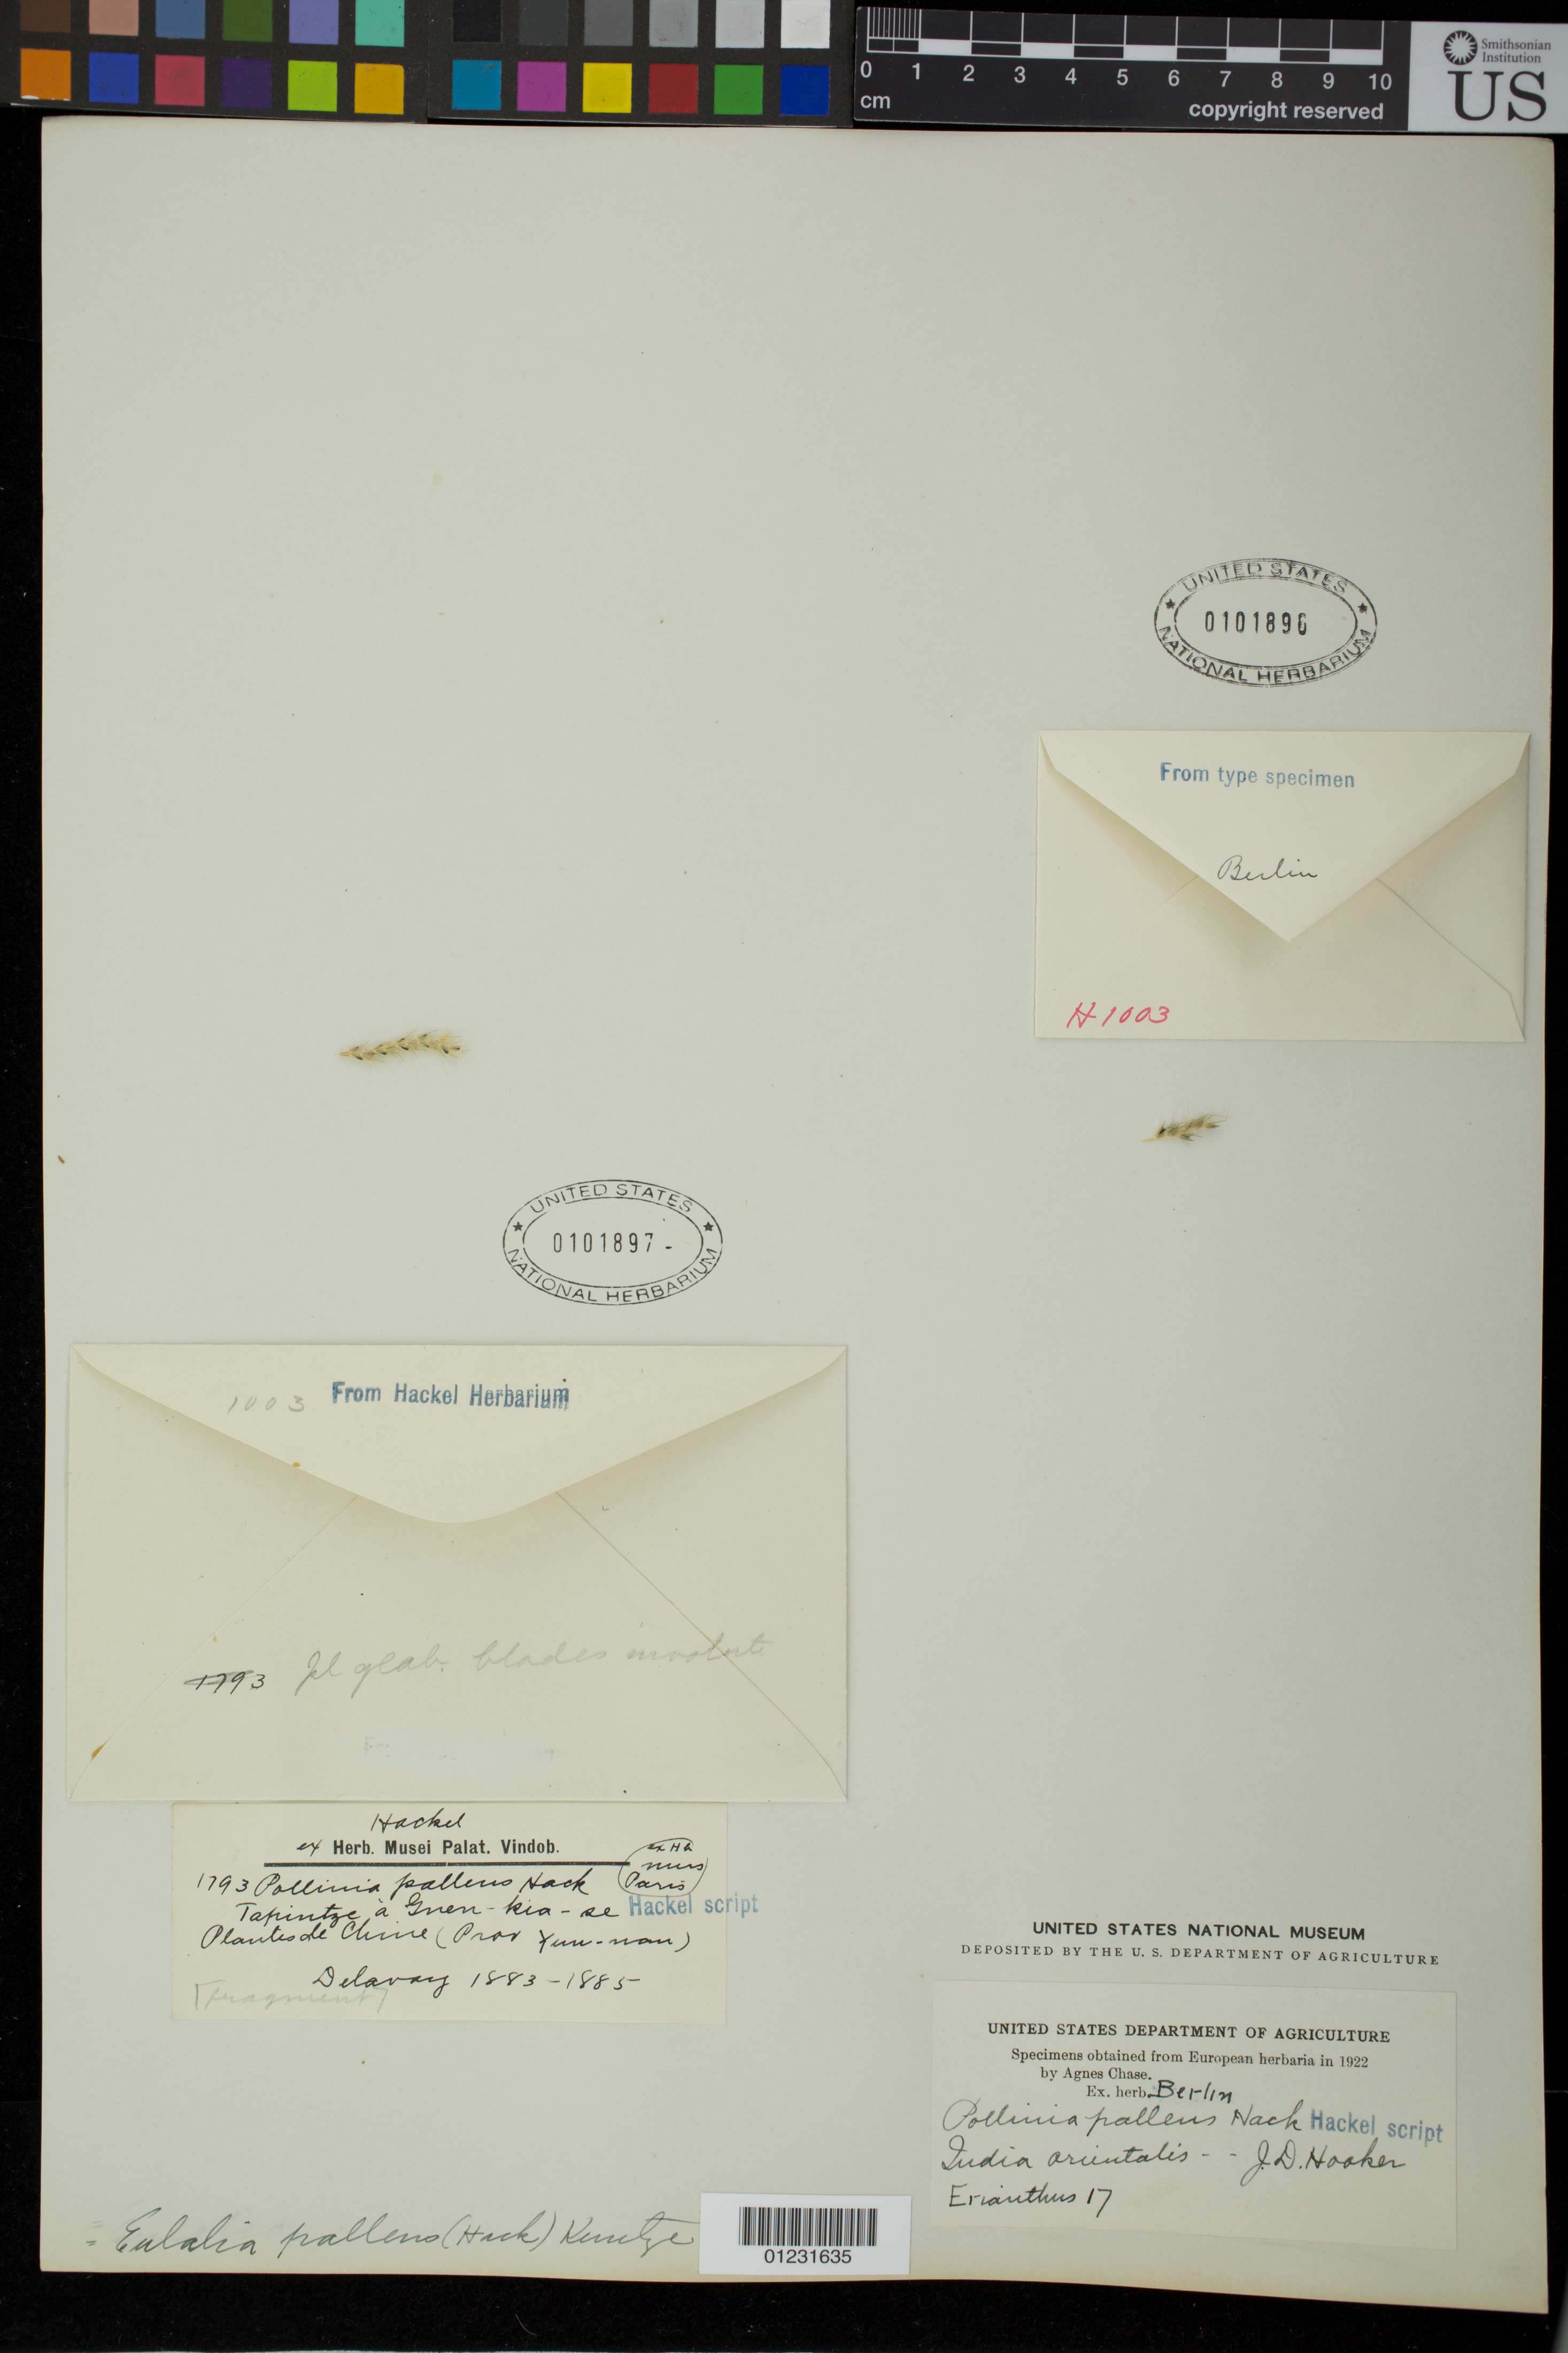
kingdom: Plantae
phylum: Tracheophyta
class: Liliopsida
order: Poales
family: Poaceae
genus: Pollinia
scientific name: Pollinia pallens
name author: Hack. in A. DC. & C. DC.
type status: Syntype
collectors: J. D. Hooker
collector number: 17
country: India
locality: India Orientalis.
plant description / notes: Fragmentary material of type specimen ex herb. Berlin.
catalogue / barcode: US 101896